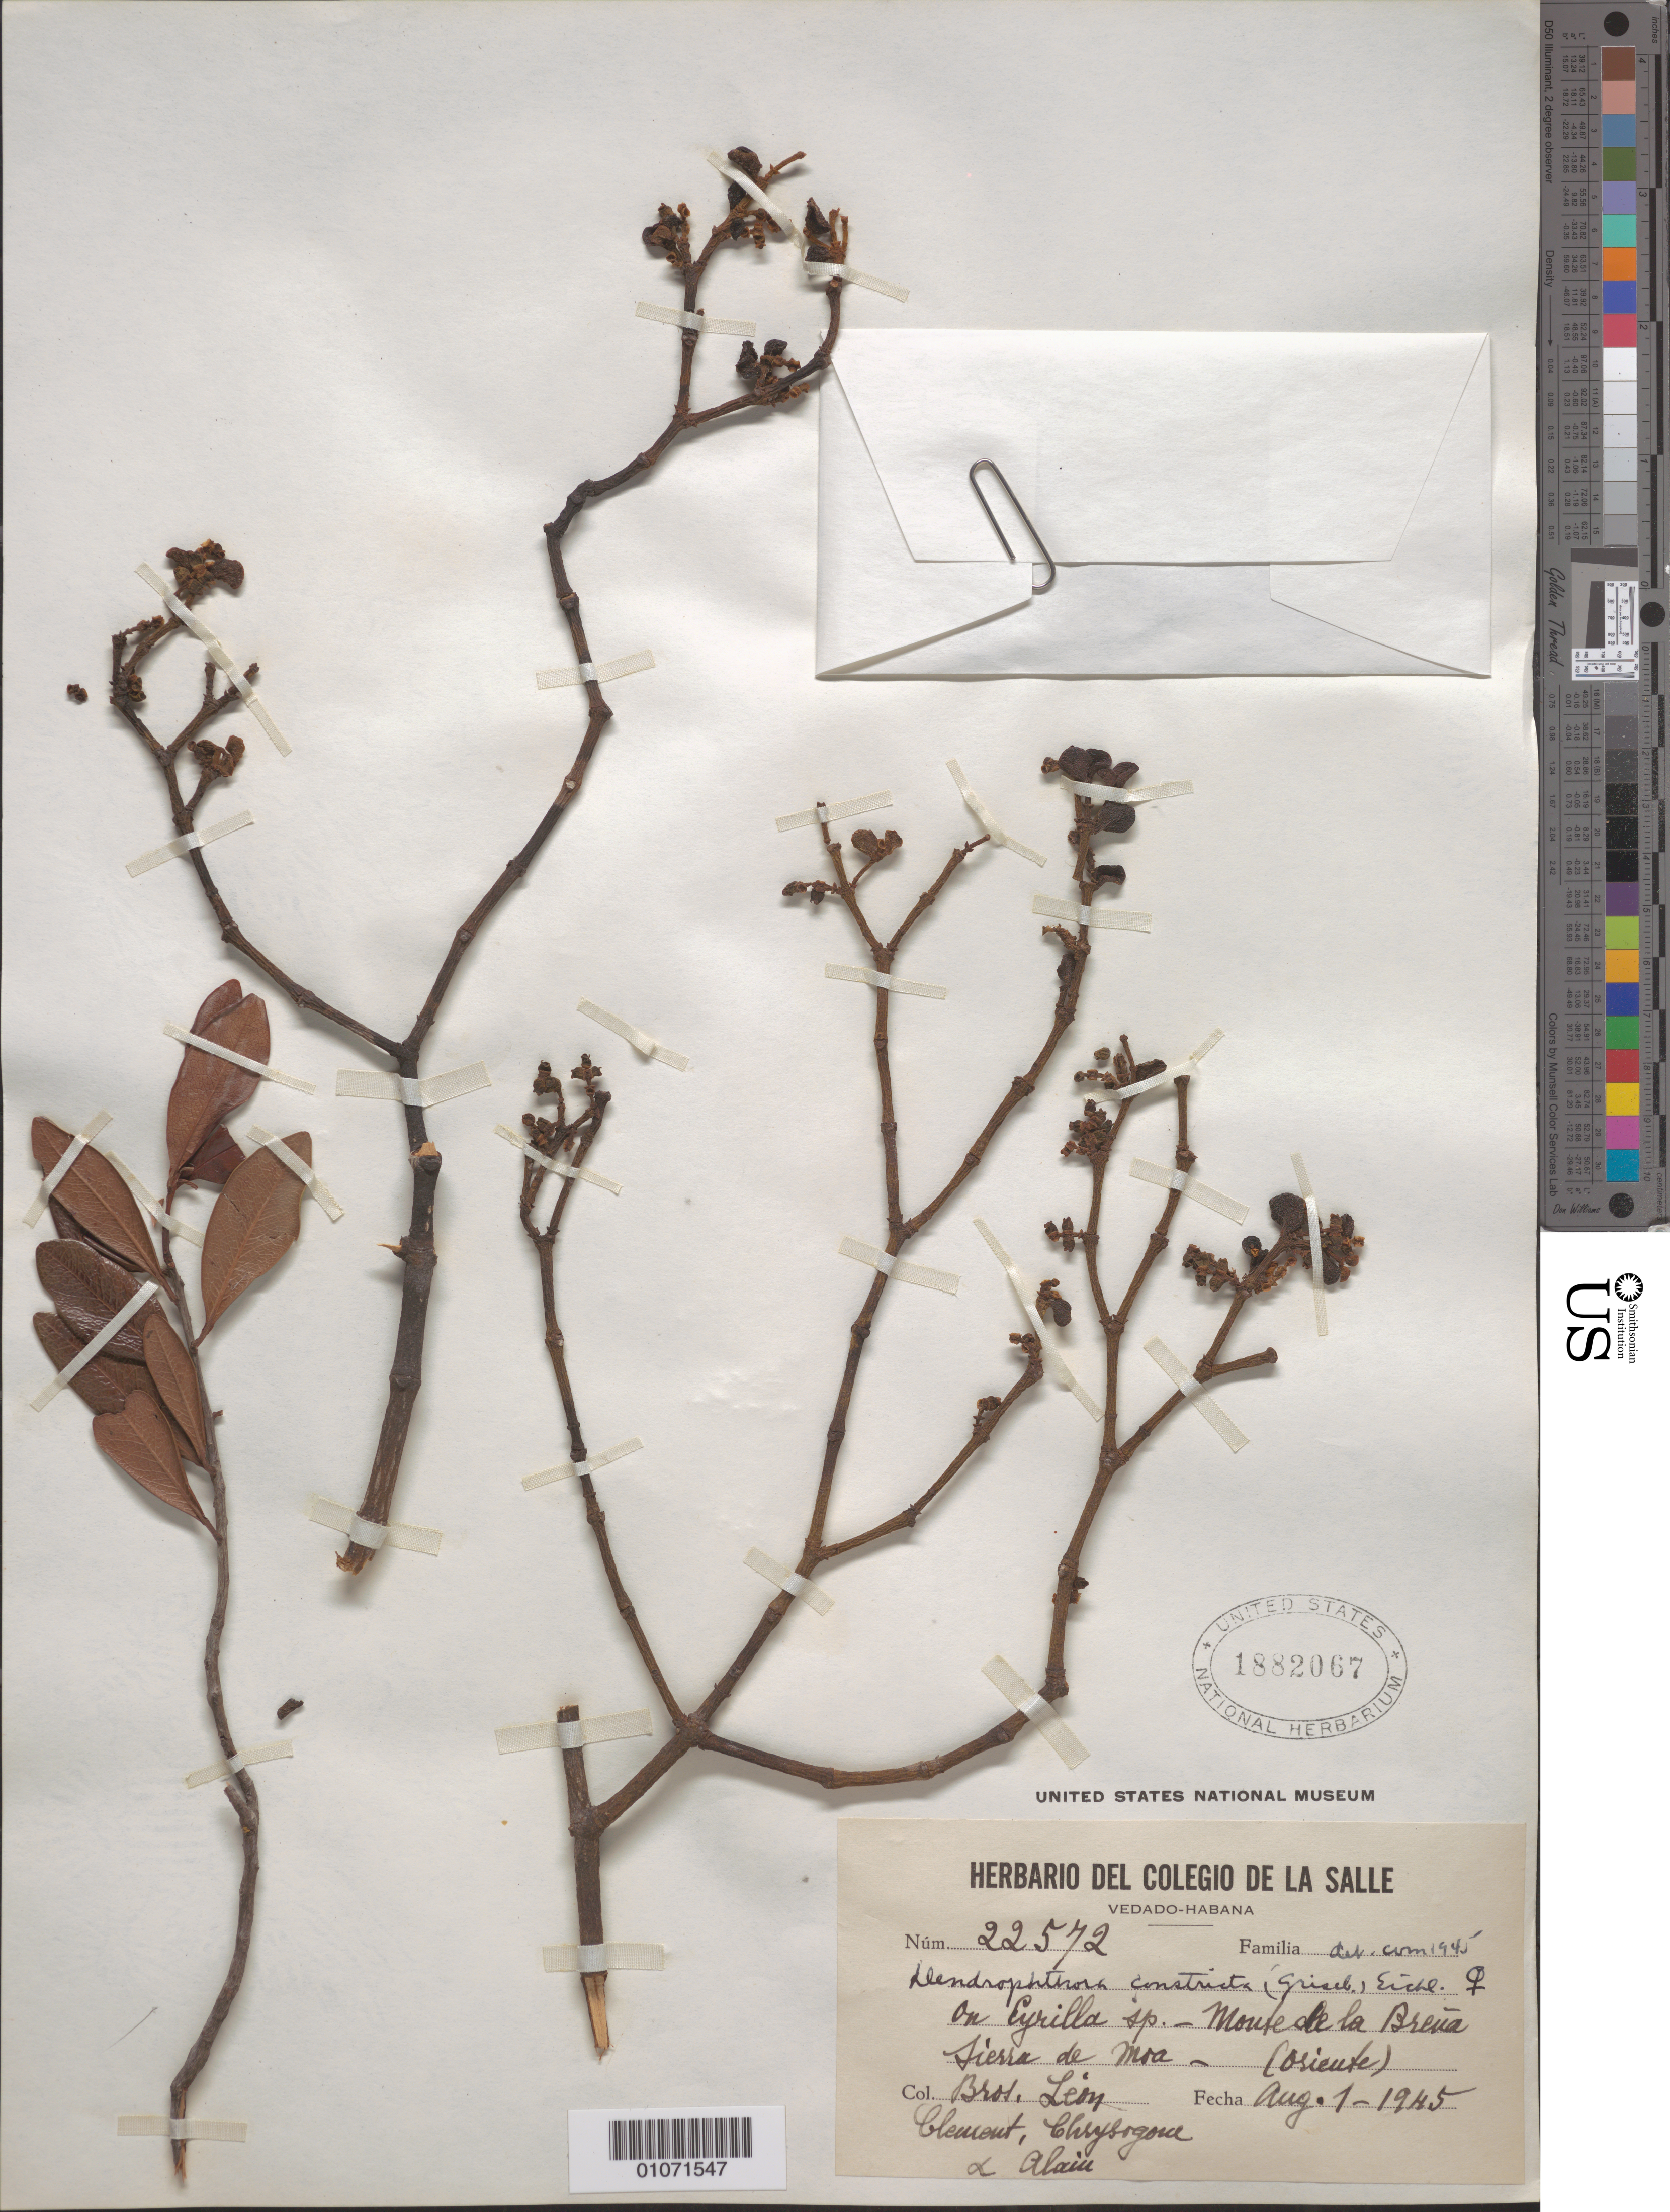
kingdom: Plantae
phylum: Tracheophyta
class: Magnoliopsida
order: Santalales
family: Viscaceae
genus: Dendrophthora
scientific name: Dendrophthora constricta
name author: Eichler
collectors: Bro. León, B. Clement, B. Chrysogone & A. H. Liogier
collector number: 22572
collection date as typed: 01 Aug 1945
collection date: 1945-08-01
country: Cuba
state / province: Holguín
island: Cuba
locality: Monte de la Brena, Sierra de Moa Oriente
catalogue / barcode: US 1882067